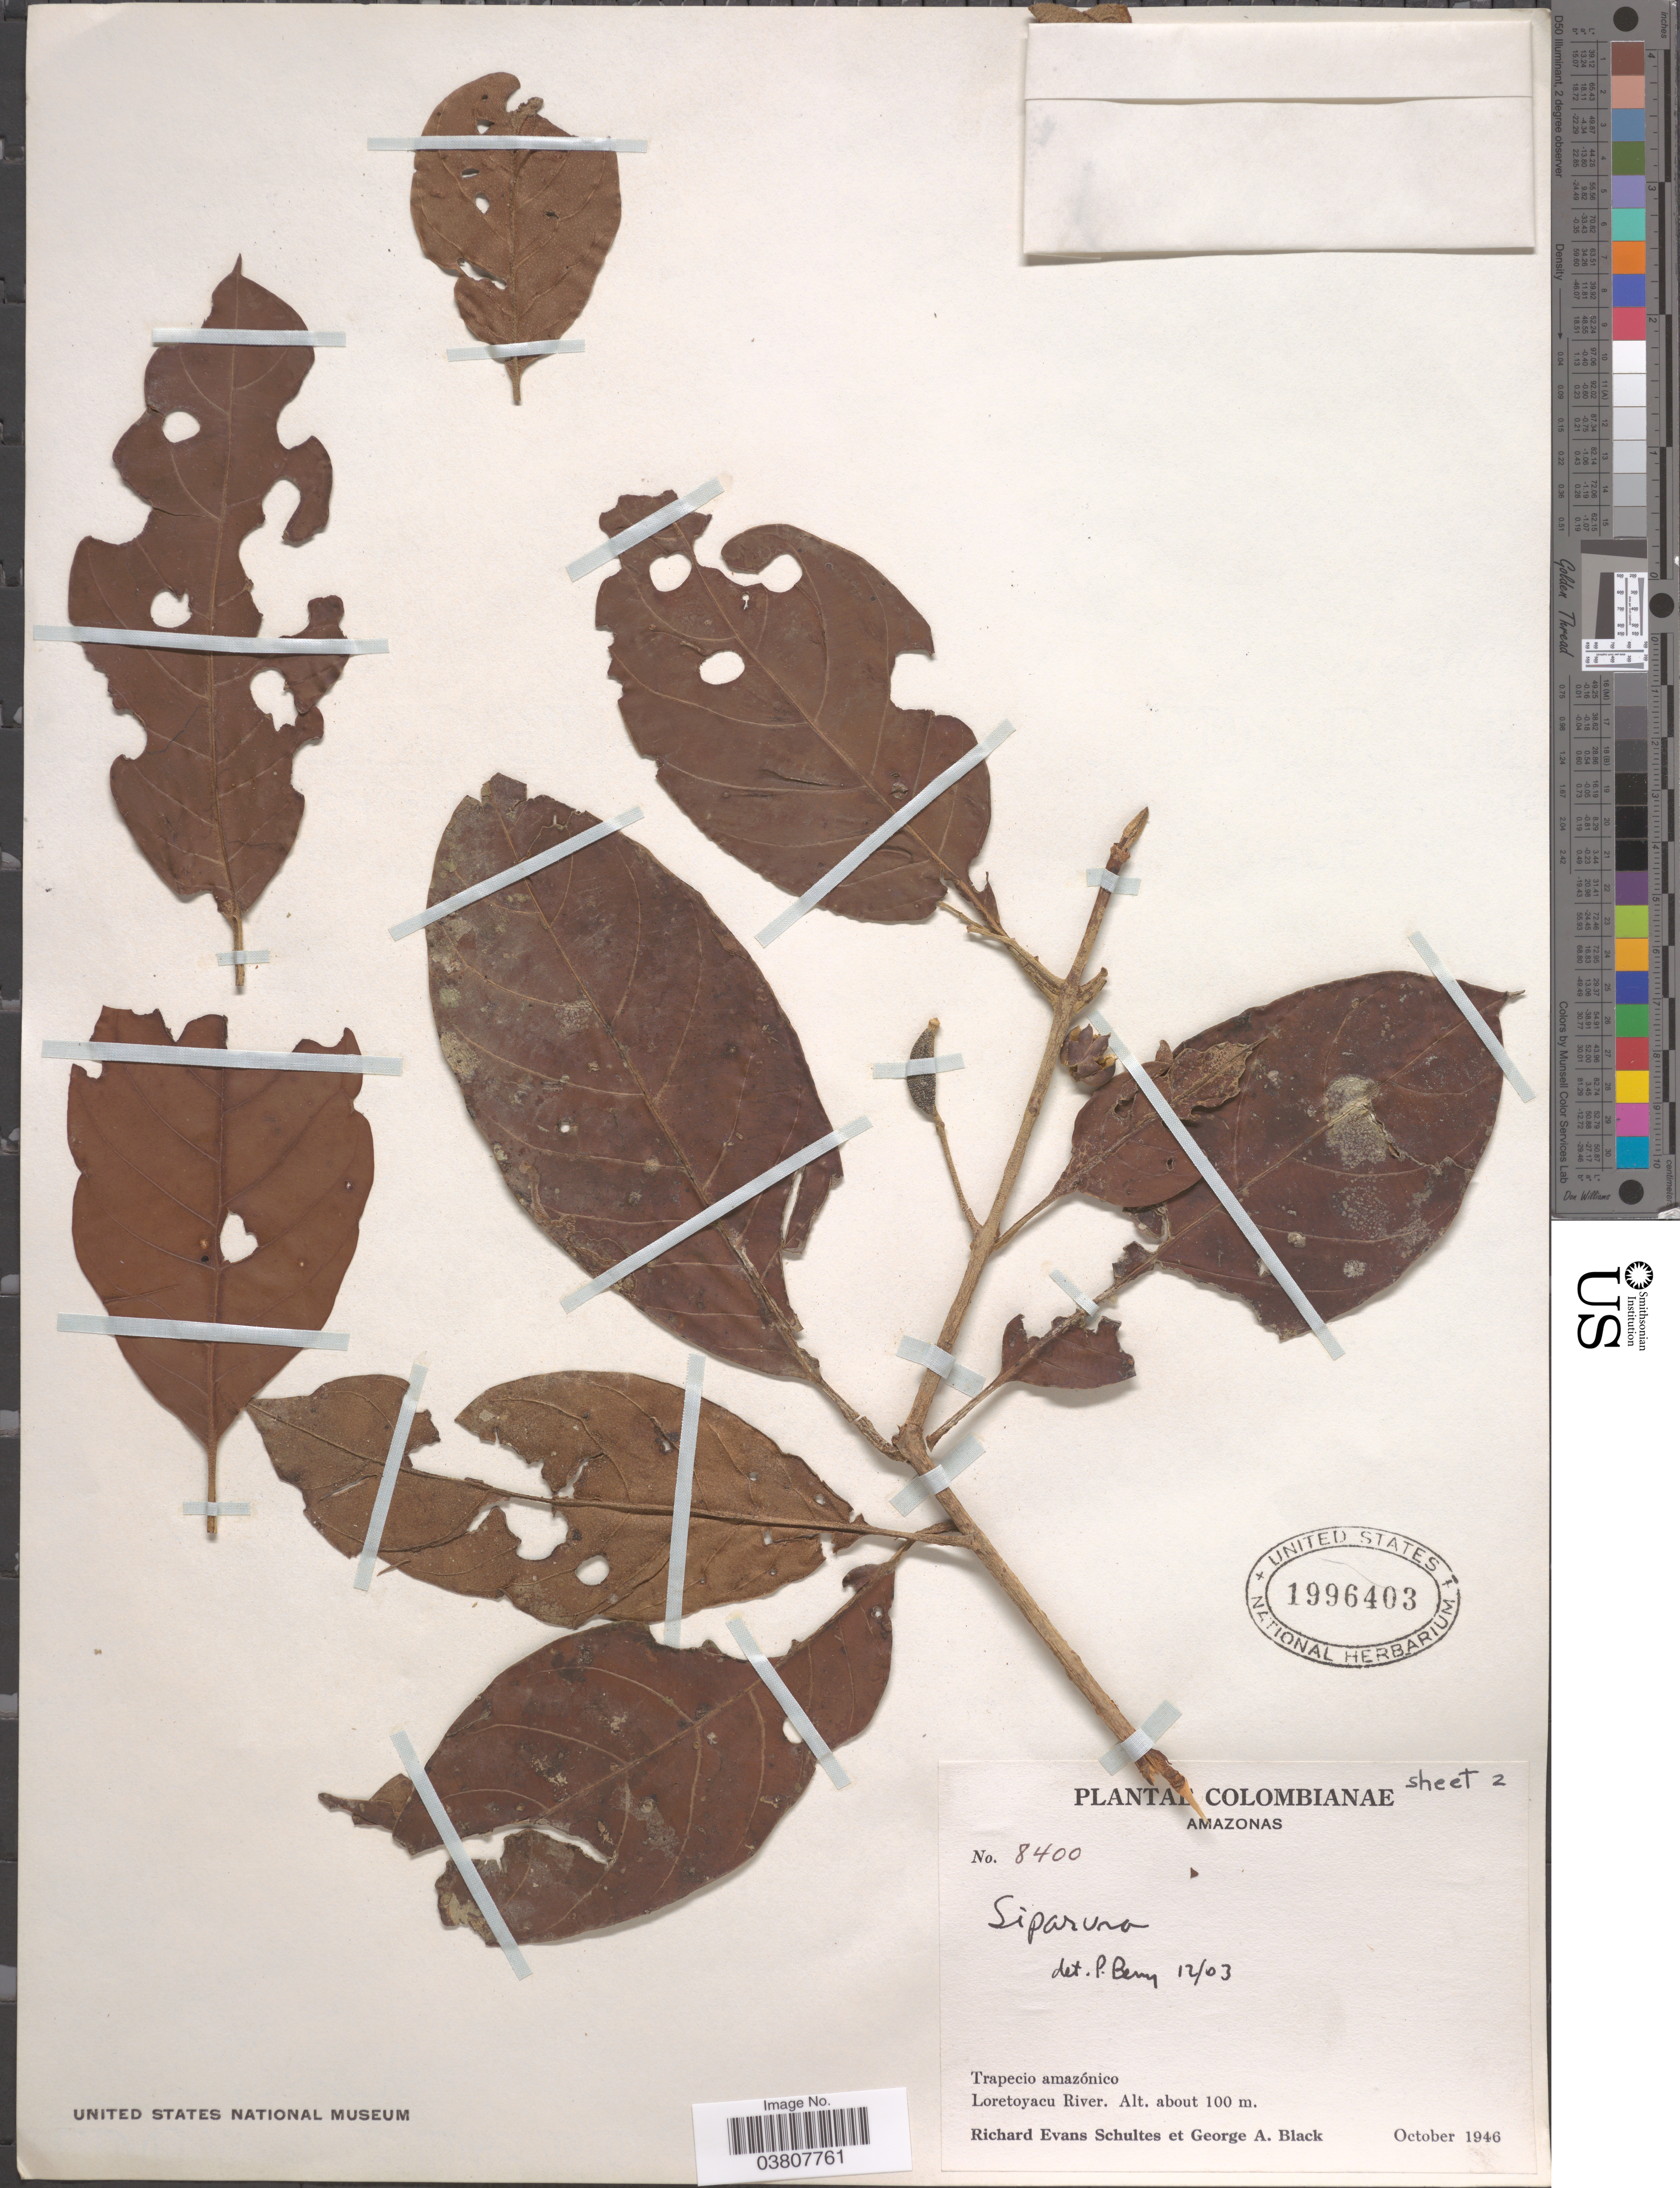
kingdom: Plantae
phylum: Tracheophyta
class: Magnoliopsida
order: Laurales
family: Siparunaceae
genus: Siparuna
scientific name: Siparuna sp.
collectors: R. E. Schultes & G. A. Black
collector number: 8400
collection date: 1946-10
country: Colombia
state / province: Amazônas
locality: Trapecio amazónico. Loretoyacu River.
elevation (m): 100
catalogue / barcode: US 1996403